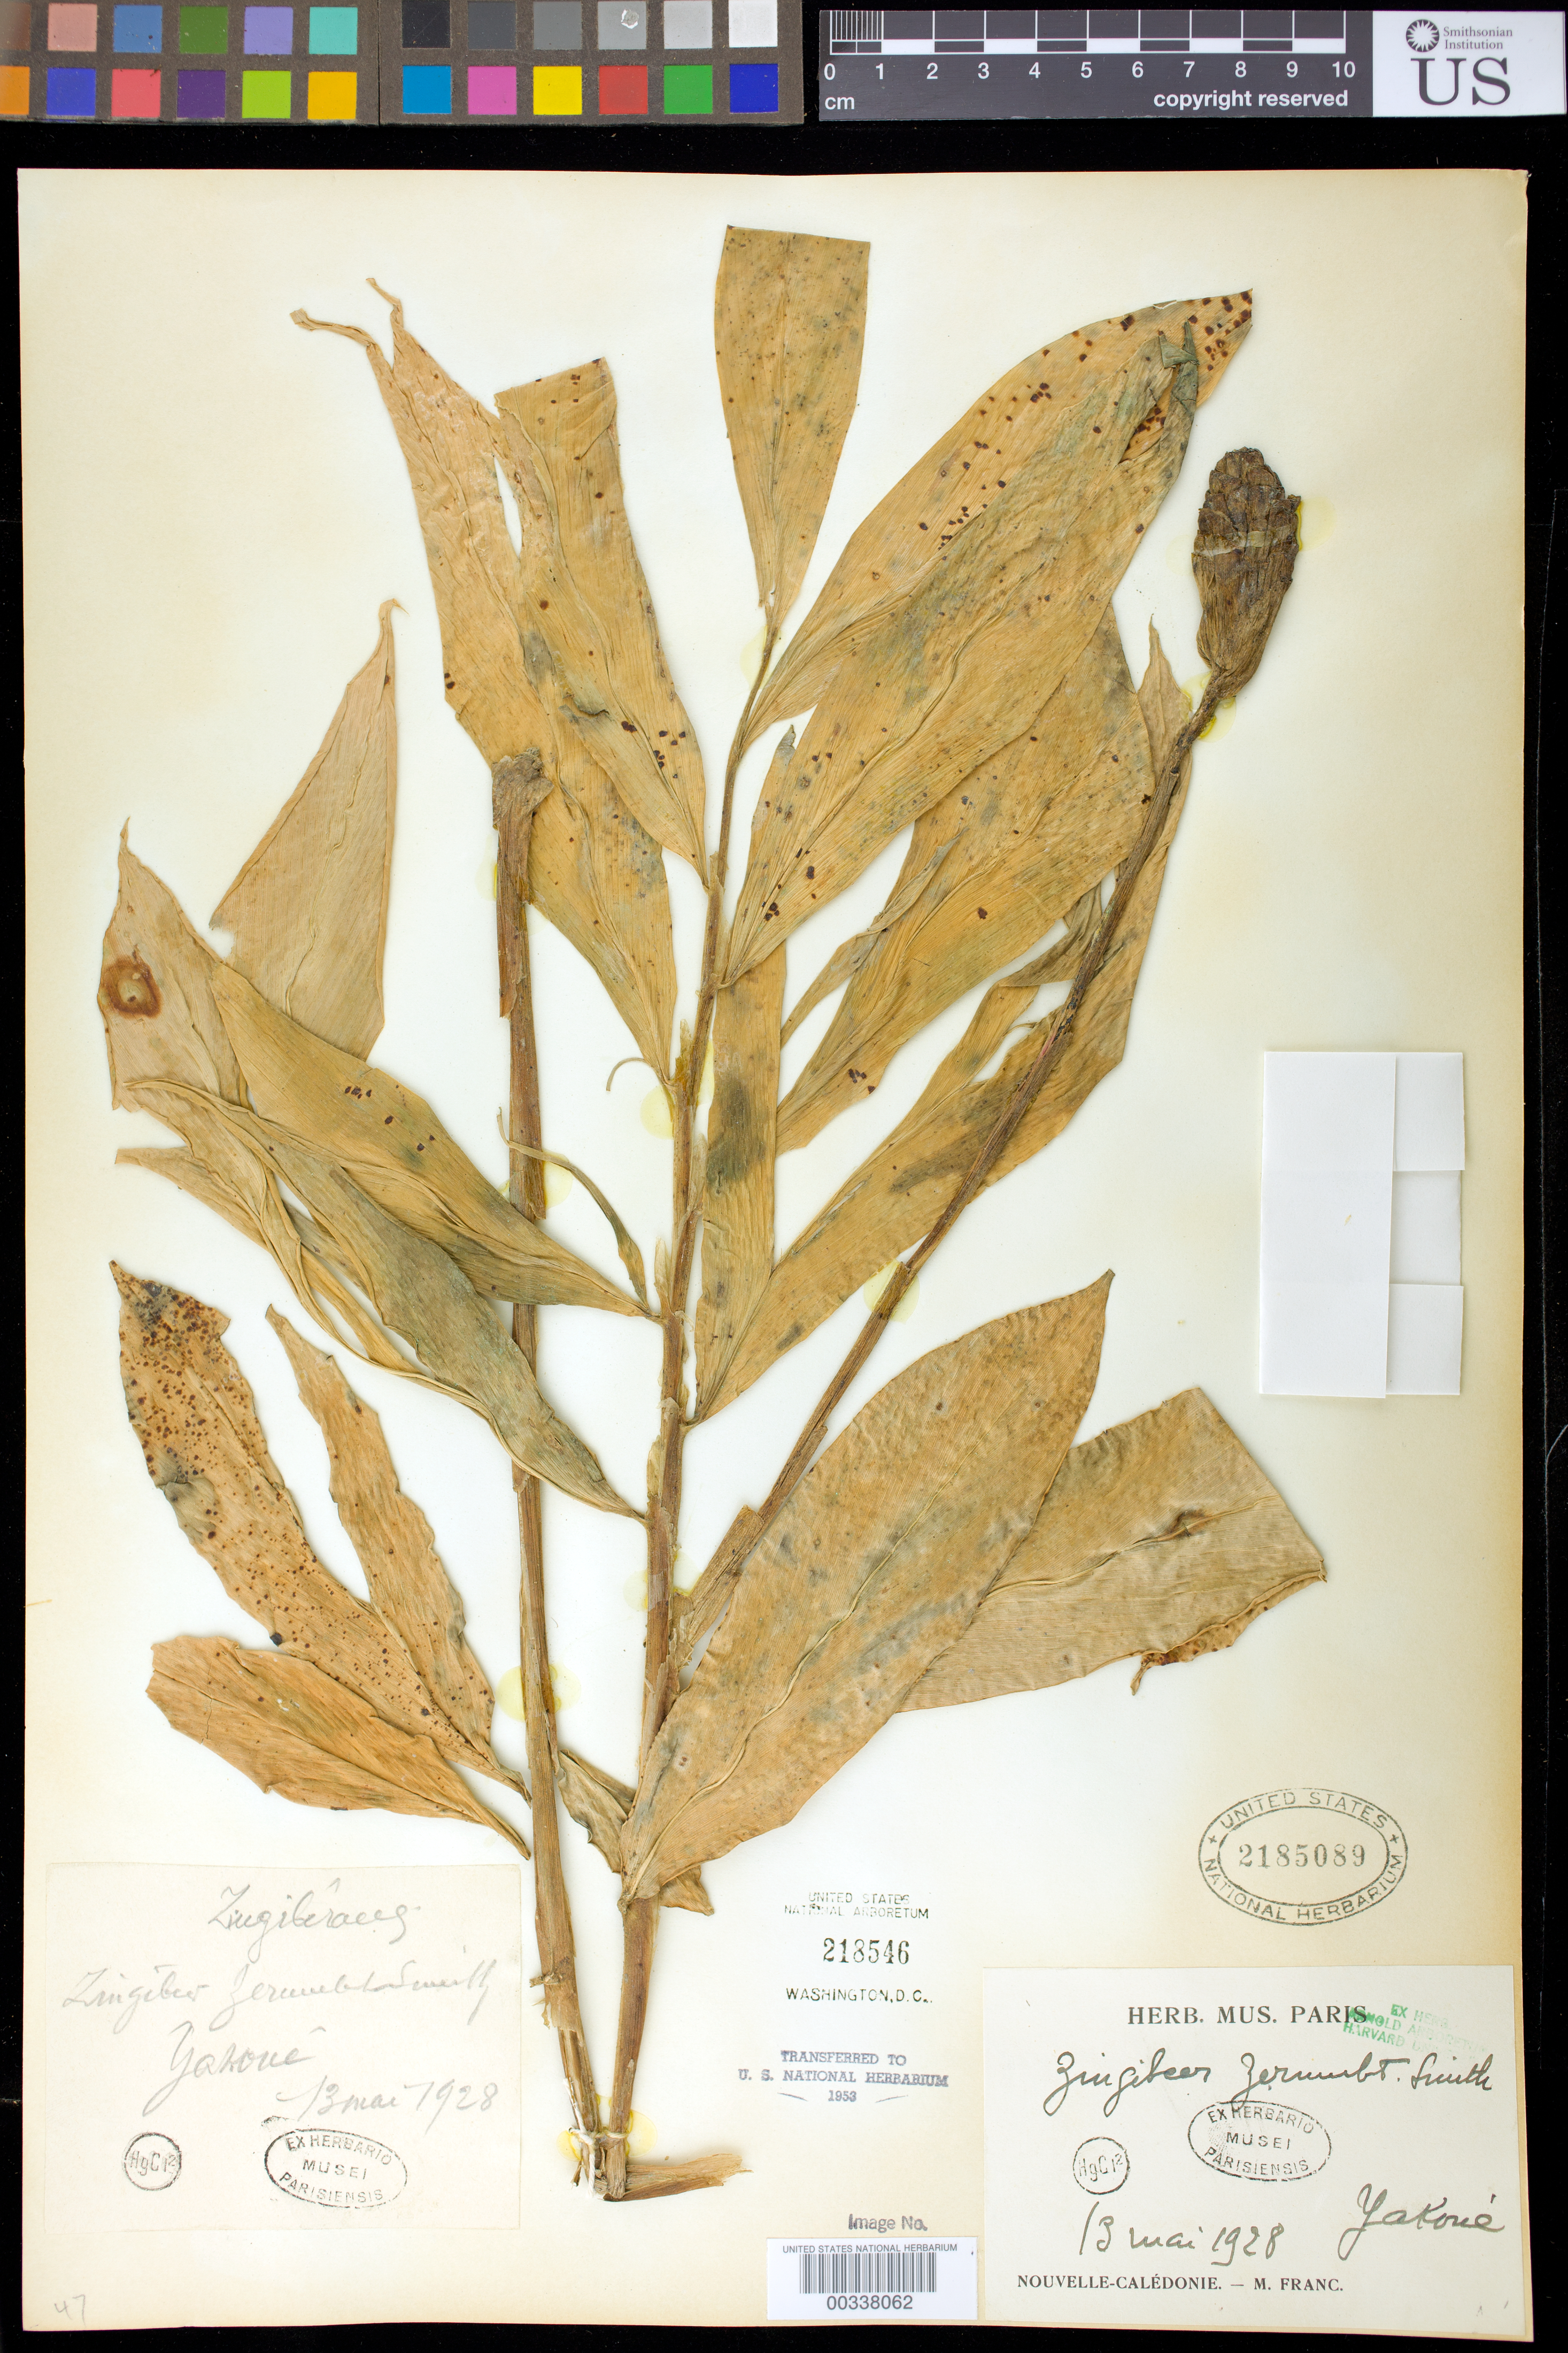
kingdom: Plantae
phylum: Tracheophyta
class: Liliopsida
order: Zingiberales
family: Zingiberaceae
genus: Zingiber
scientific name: Zingiber zerumbet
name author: (L.) Sm.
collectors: M. Franc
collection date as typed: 13 May 1928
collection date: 1928-05-13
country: New Caledonia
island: New Caledonia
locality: Nouvelle Caledonie, Yakoue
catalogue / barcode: US 2185089